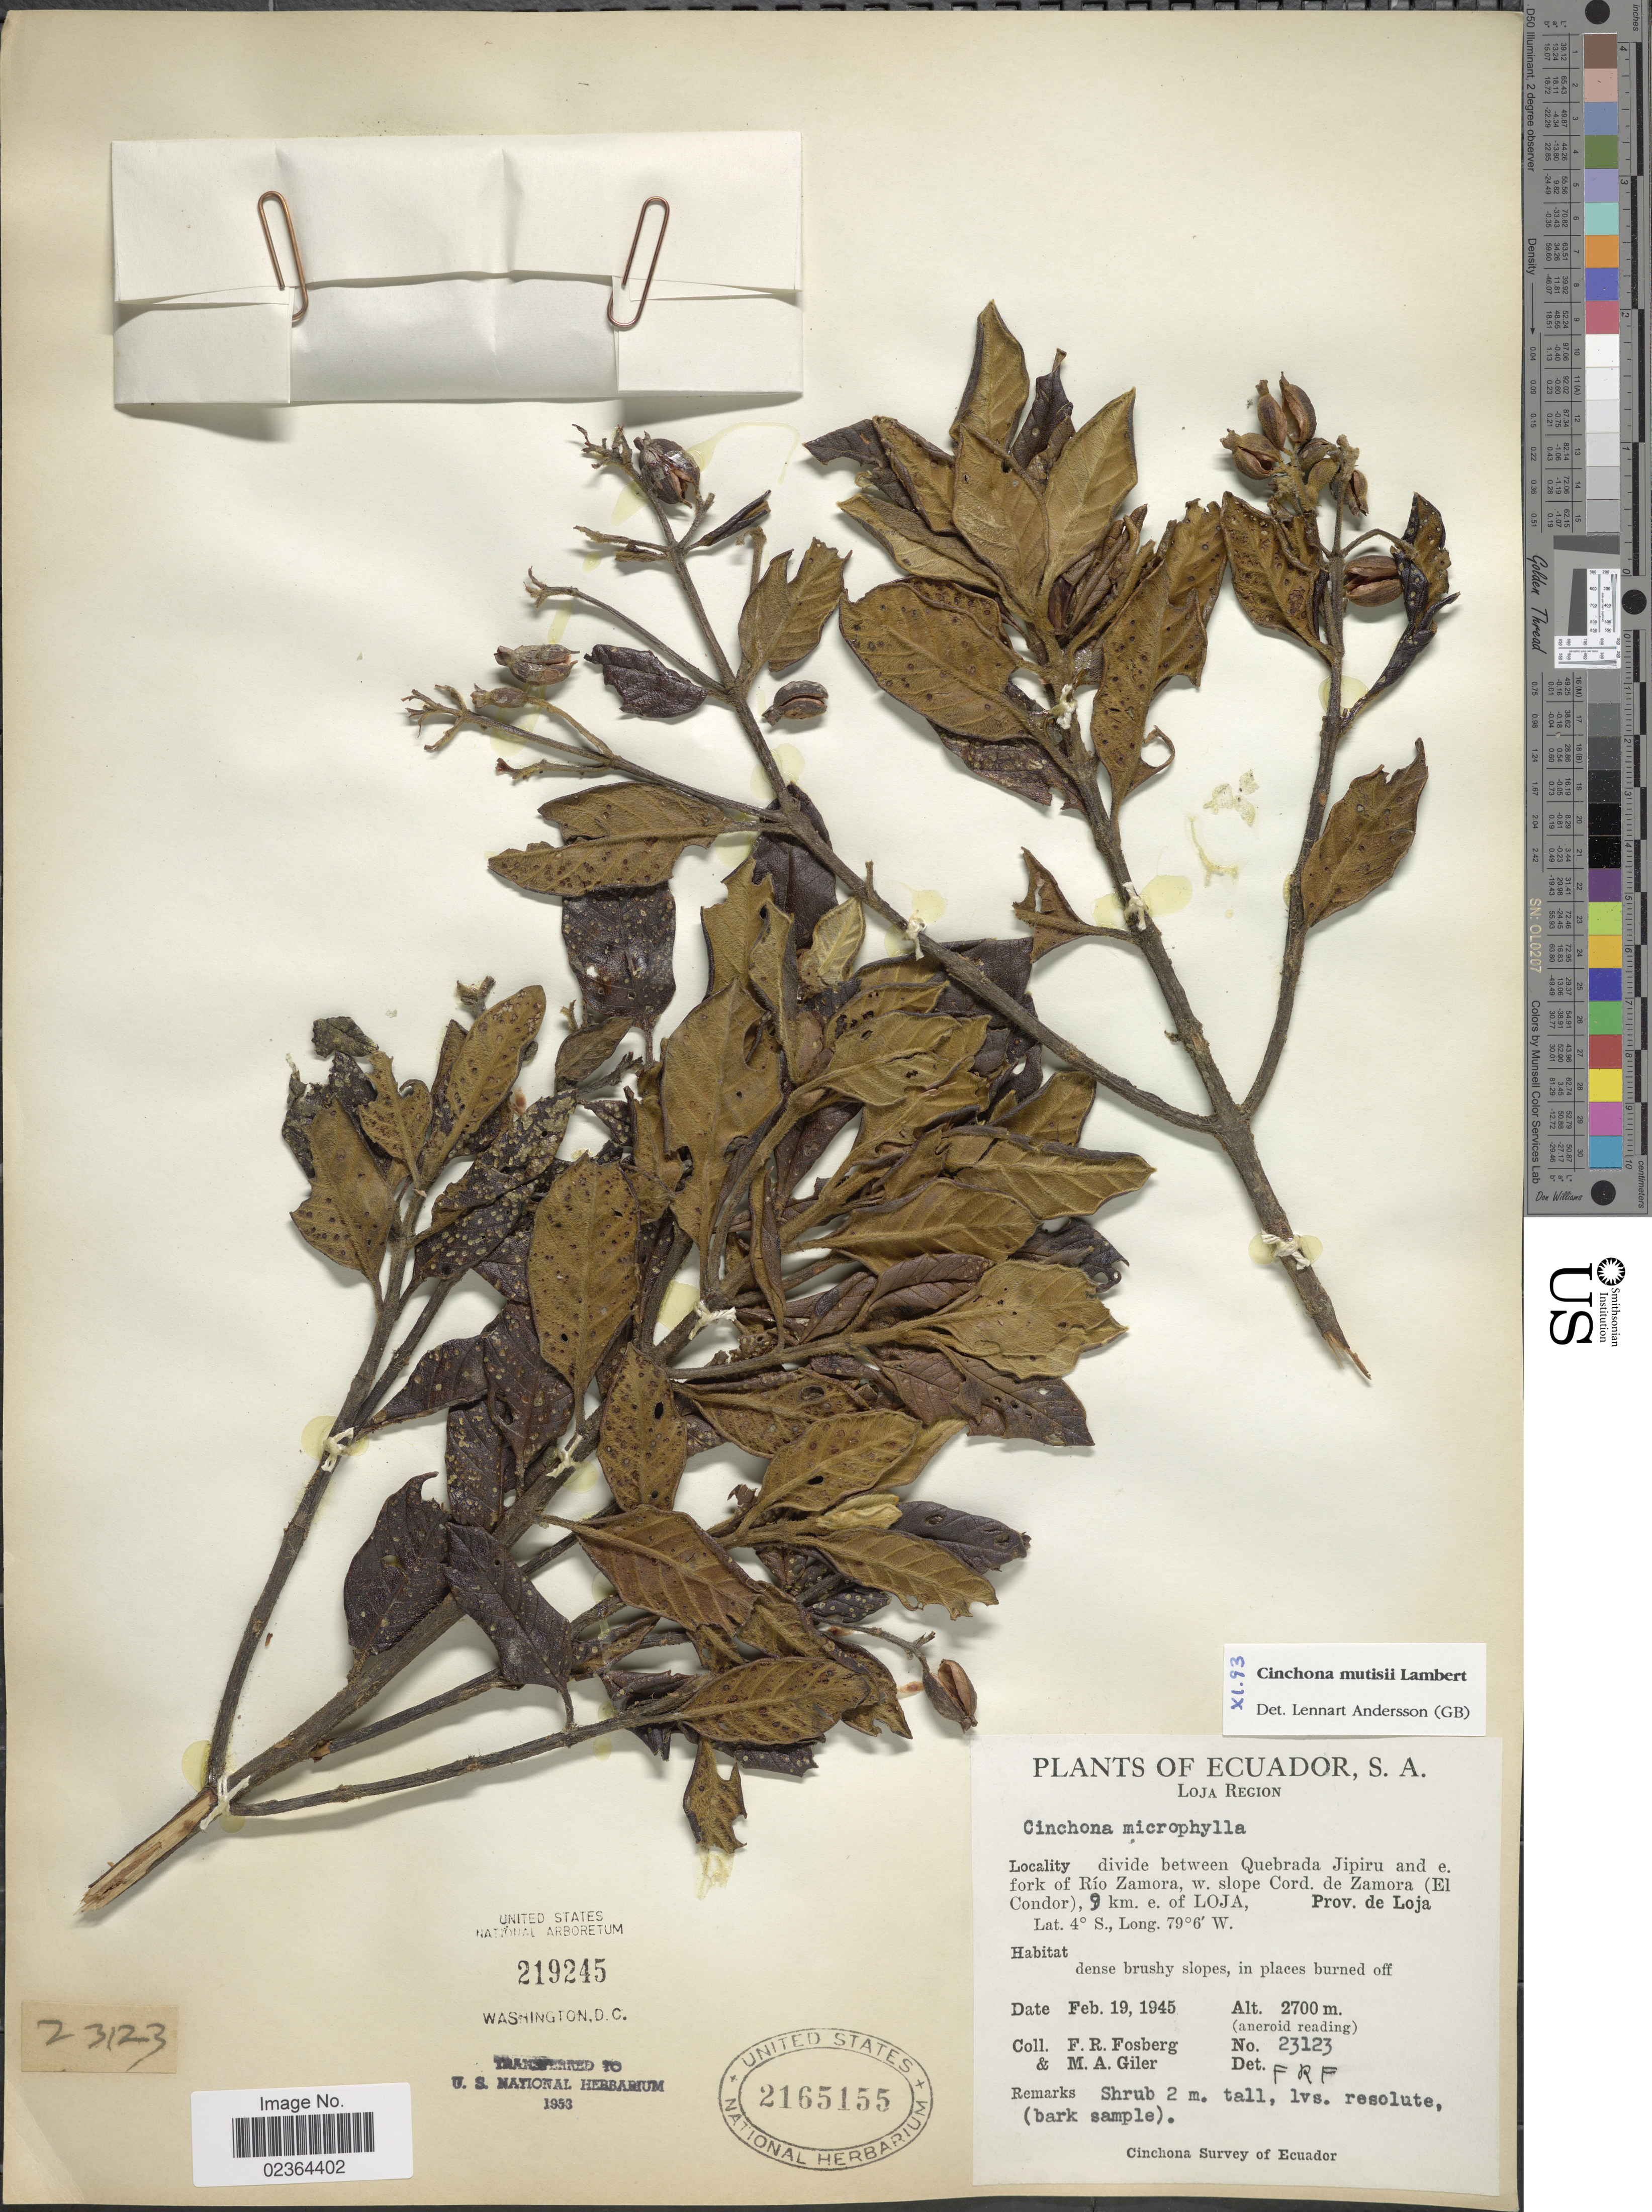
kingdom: Plantae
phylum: Tracheophyta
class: Magnoliopsida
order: Gentianales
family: Rubiaceae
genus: Cinchona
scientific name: Cinchona mutisii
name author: Lamb.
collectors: F. R. Fosberg & M. Giler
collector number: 23123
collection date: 1945-02-19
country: Ecuador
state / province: Loja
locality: LOja Region, divide between Quebrada Jipiru and e. fork of Rio Zamora, w. slope Cord. de Zamora (El Condor) 9 km. e. of Loja, Prov. de Loja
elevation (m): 2700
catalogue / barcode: US 2165155